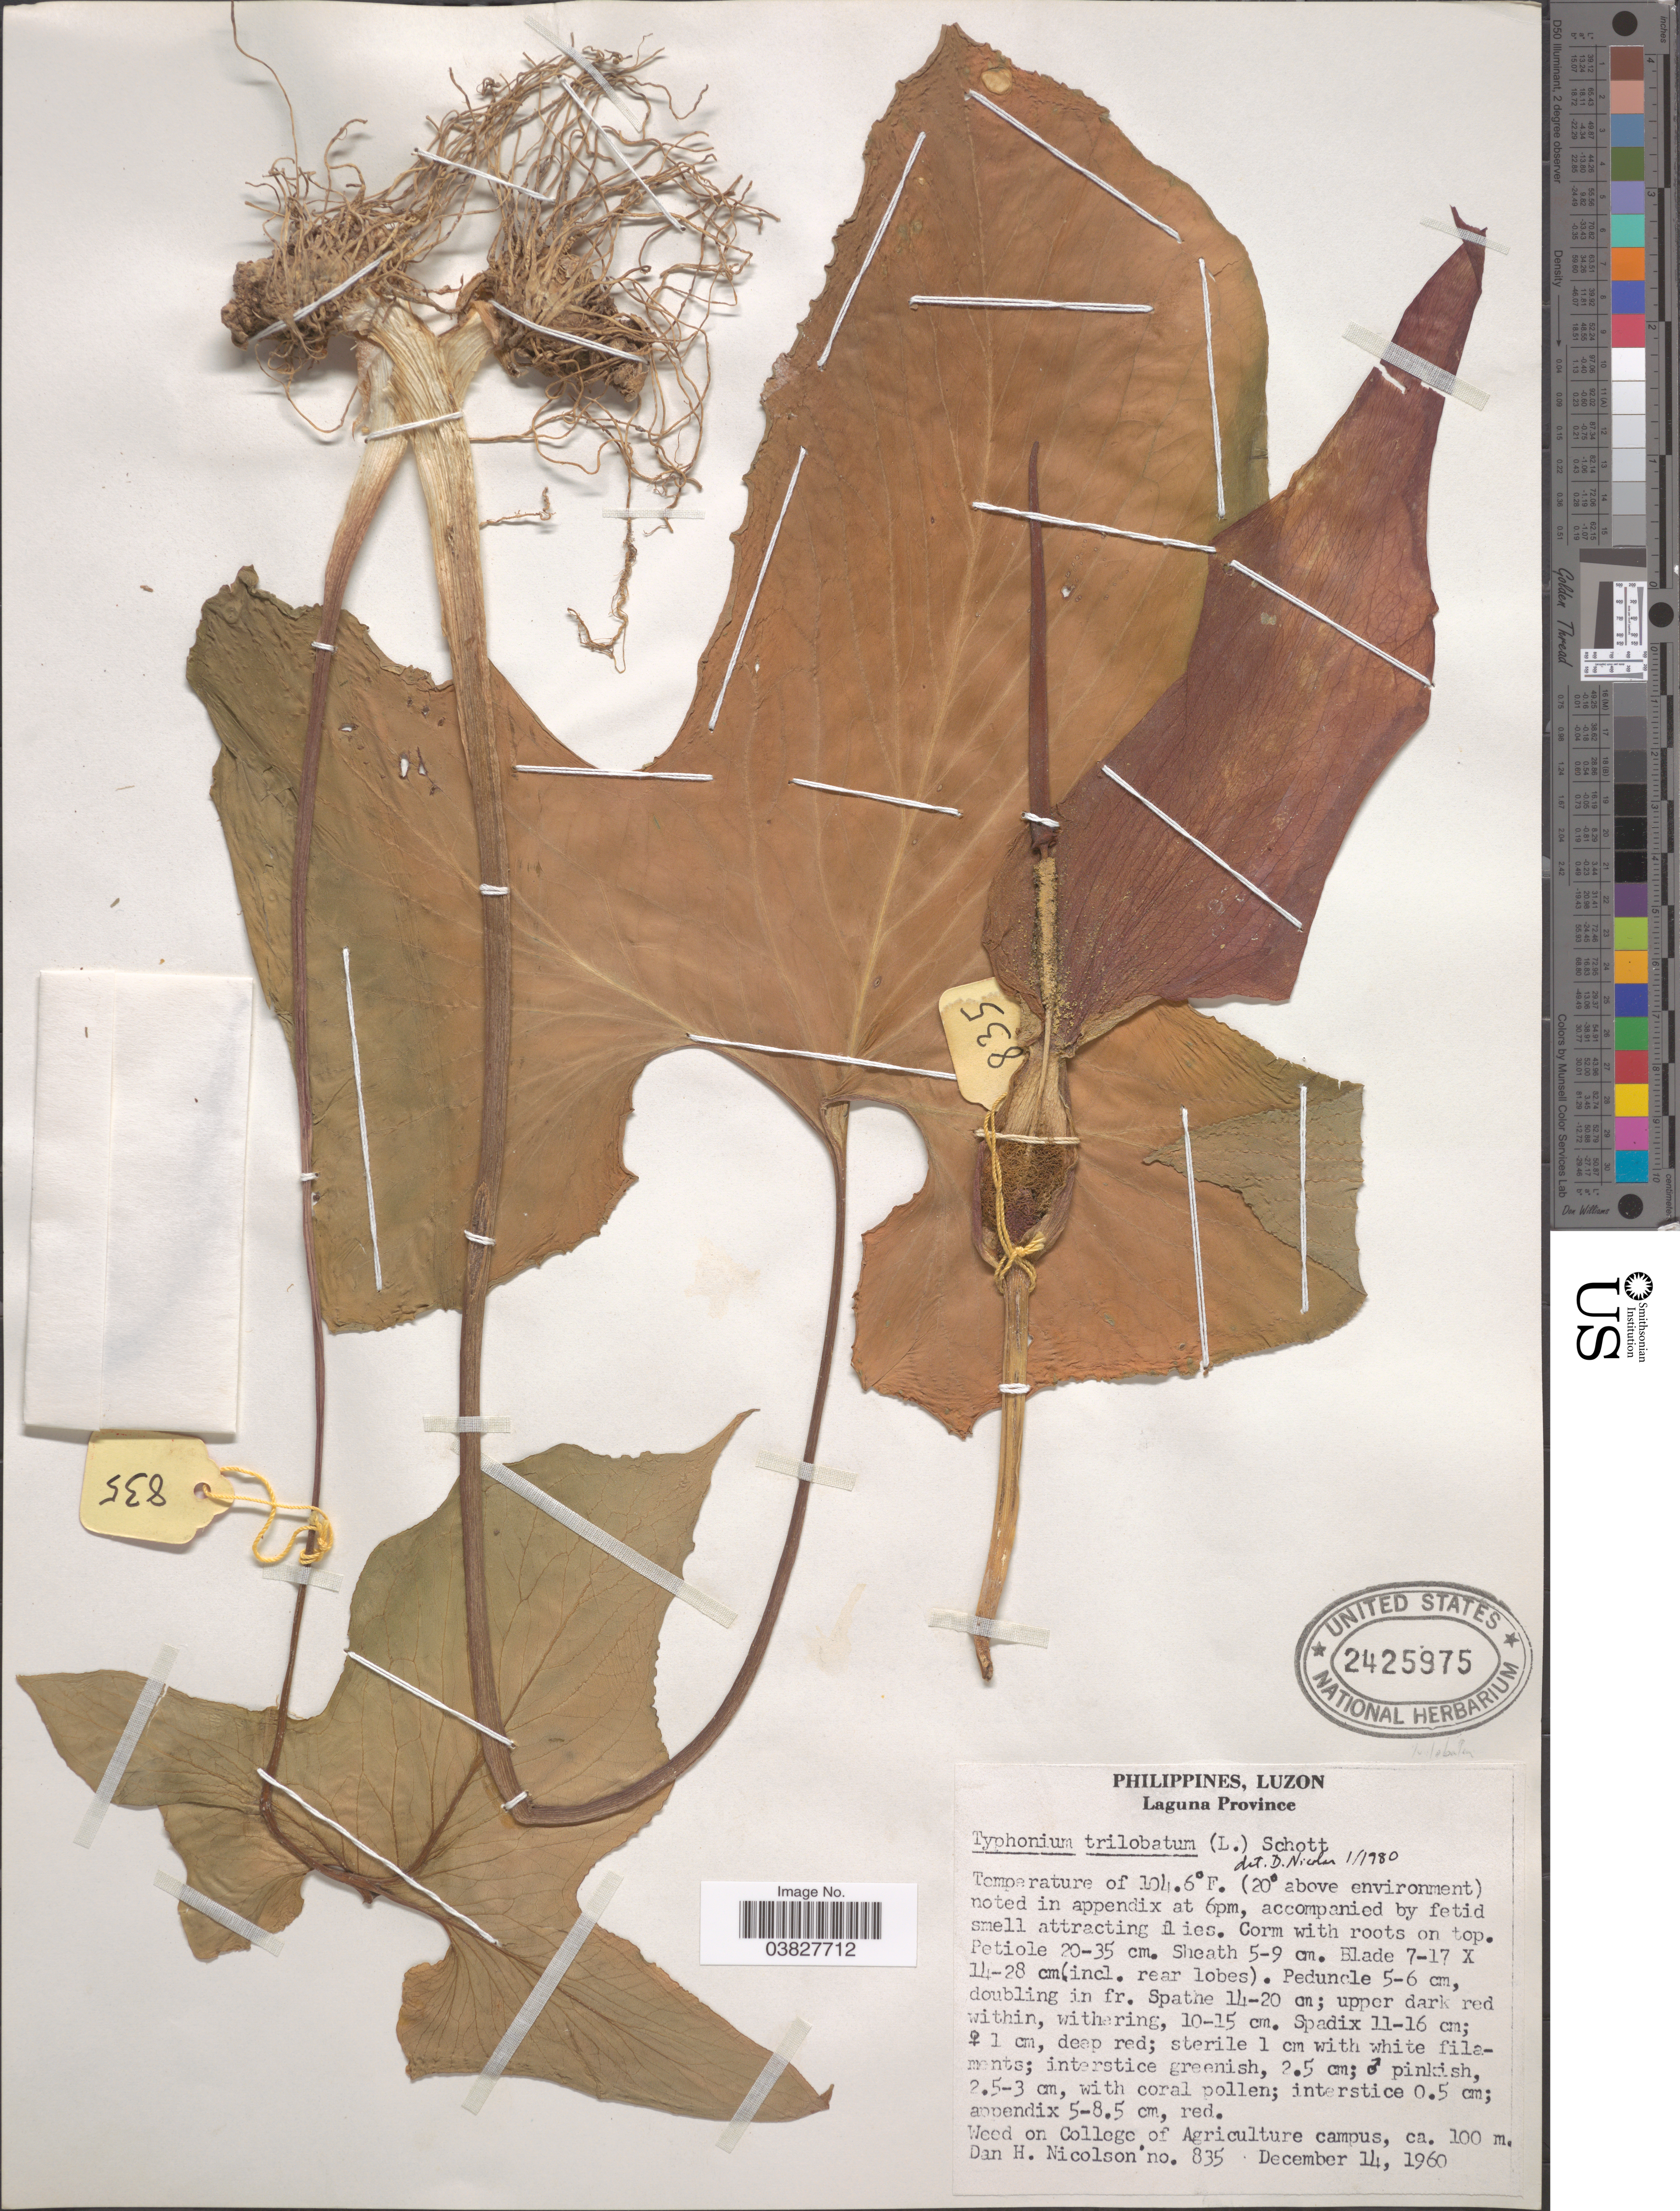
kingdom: Plantae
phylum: Tracheophyta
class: Liliopsida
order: Alismatales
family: Araceae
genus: Typhonium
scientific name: Typhonium trilobatum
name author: (L.) Schott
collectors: D. H. Nicolson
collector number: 835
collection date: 1960-12-14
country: Philippines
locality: Luzon, Laguna Province. College of Agriculture campus.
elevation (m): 100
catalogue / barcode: US 2425975